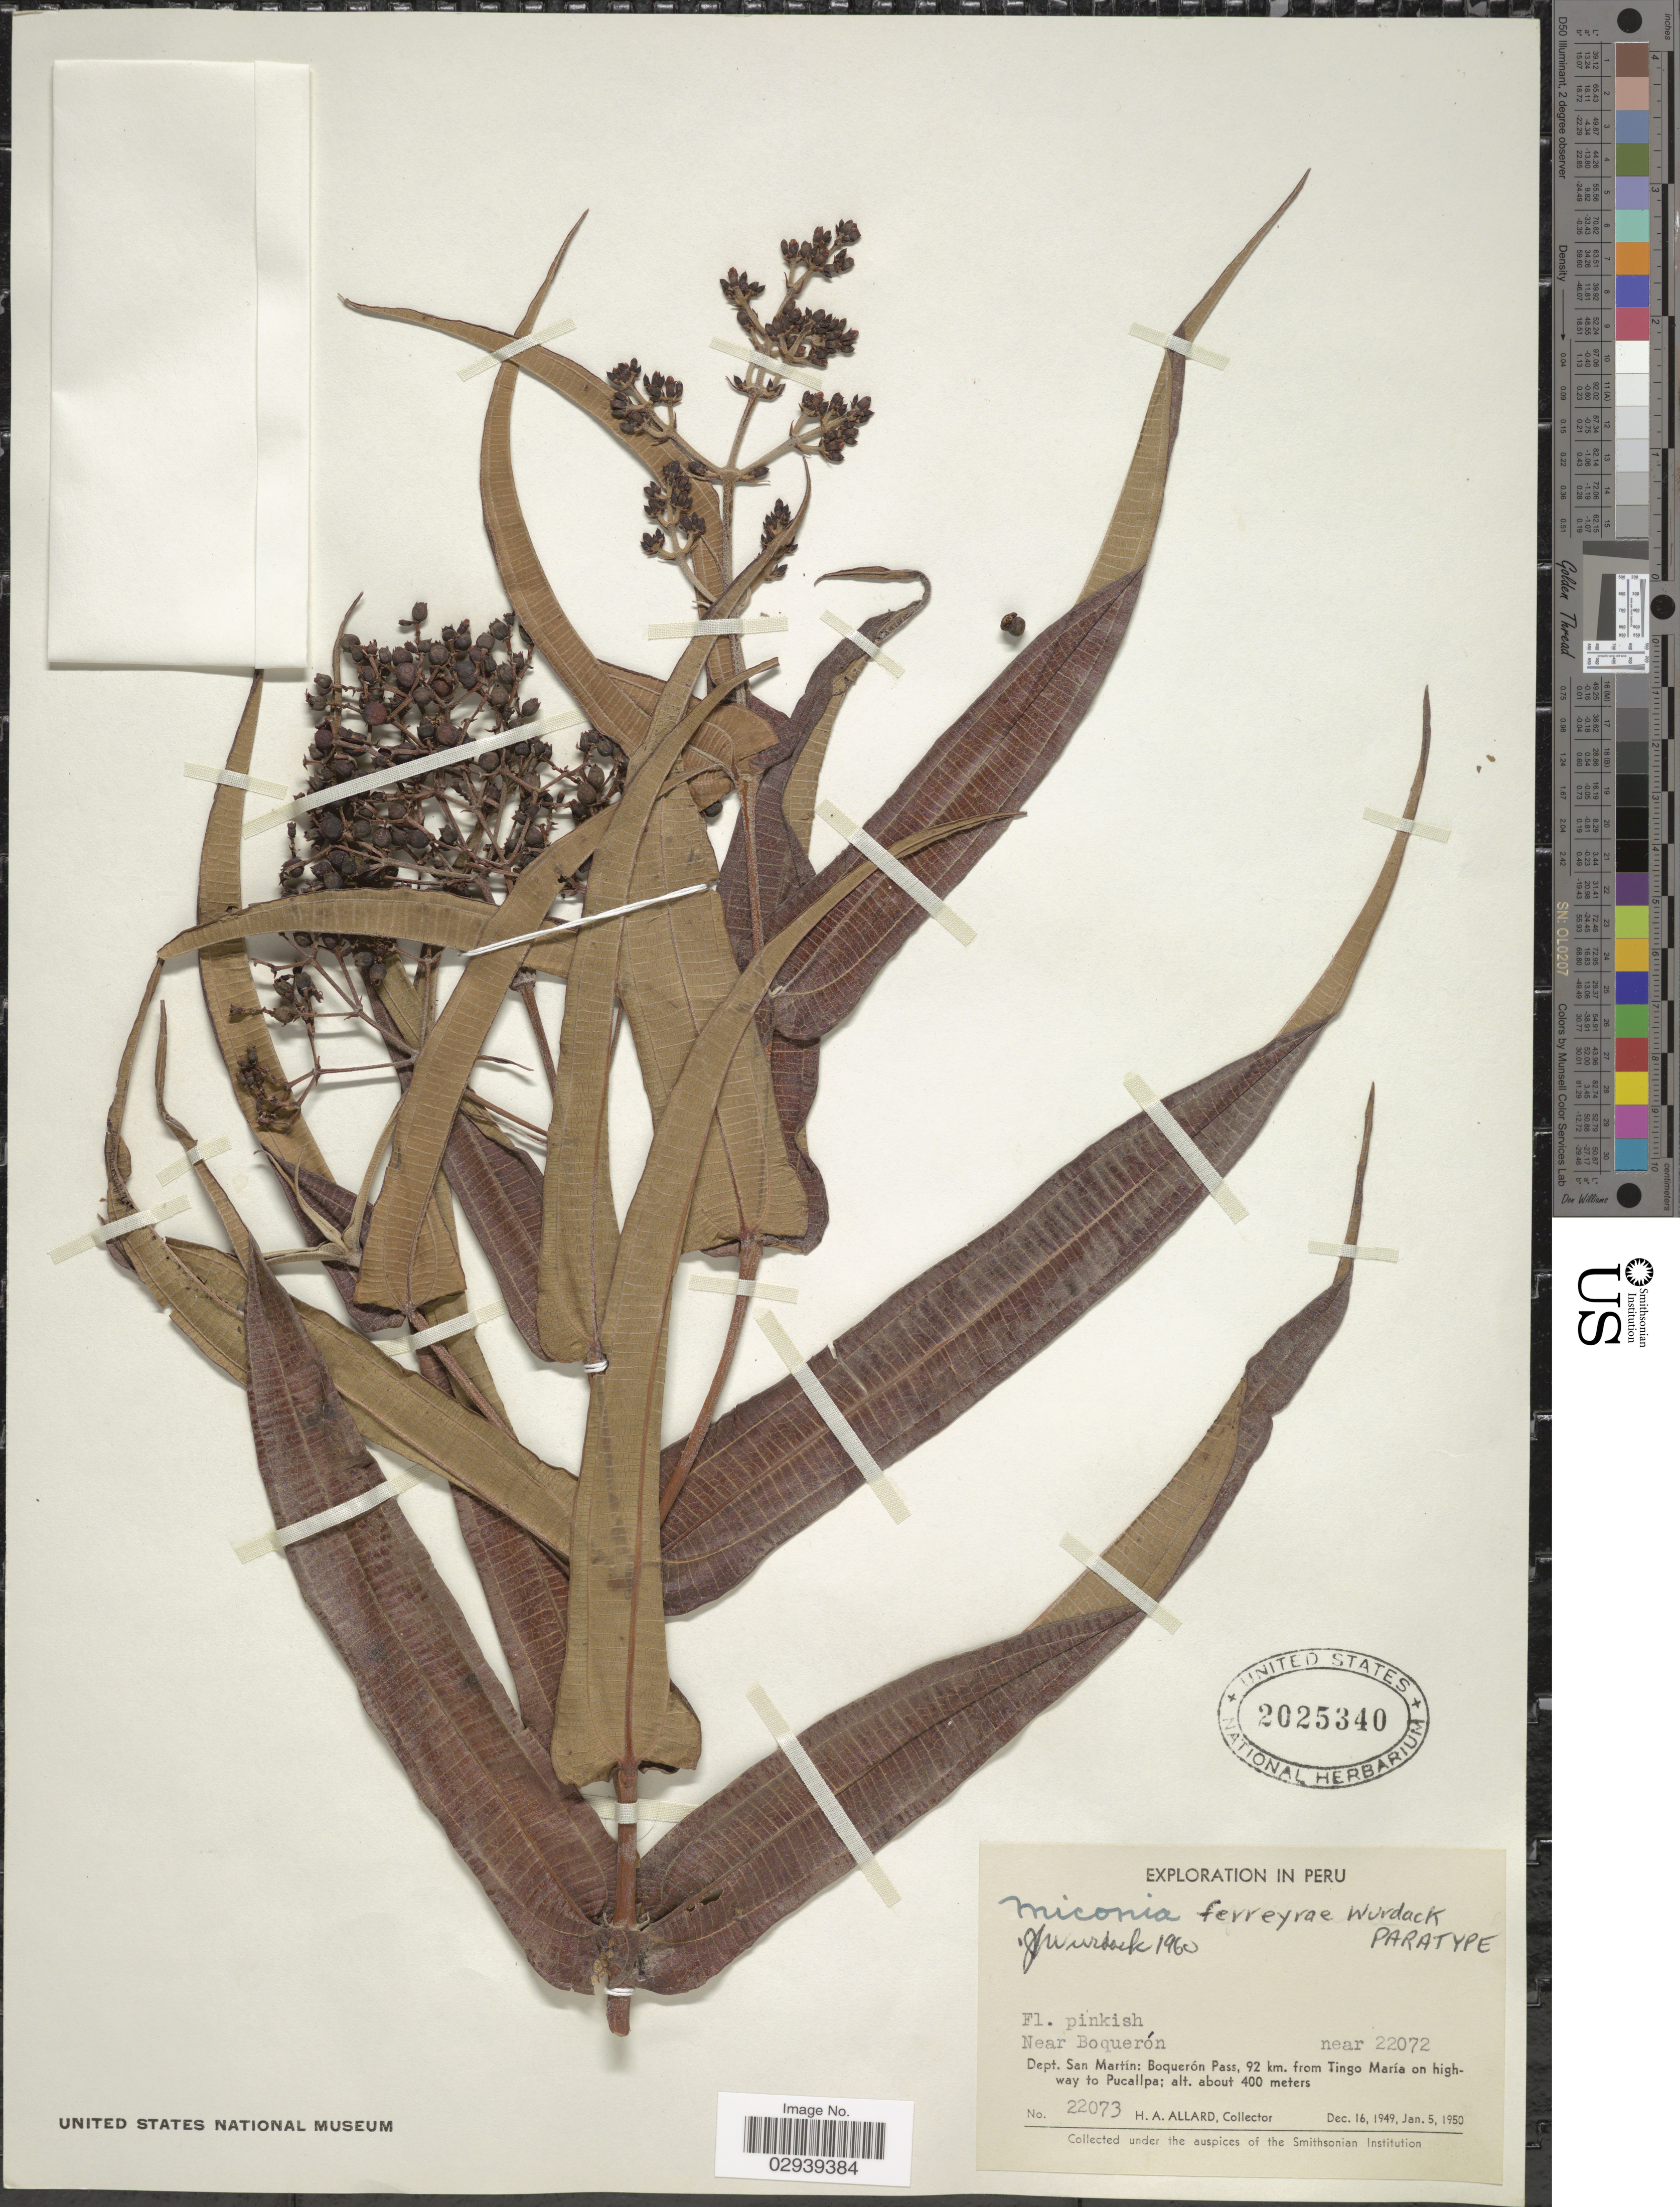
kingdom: Plantae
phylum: Tracheophyta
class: Magnoliopsida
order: Myrtales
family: Melastomataceae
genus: Miconia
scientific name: Miconia ferreyrae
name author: Wurdack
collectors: H. A. Allard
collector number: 22073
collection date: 1949-12-16/1950-01-05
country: Peru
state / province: San Martín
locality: Near Boquerón, Dept. San Martín: Boquerón Pass, 92 km. from Tingo María on highway to Pucallpa.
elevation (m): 400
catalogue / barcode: US 2025340